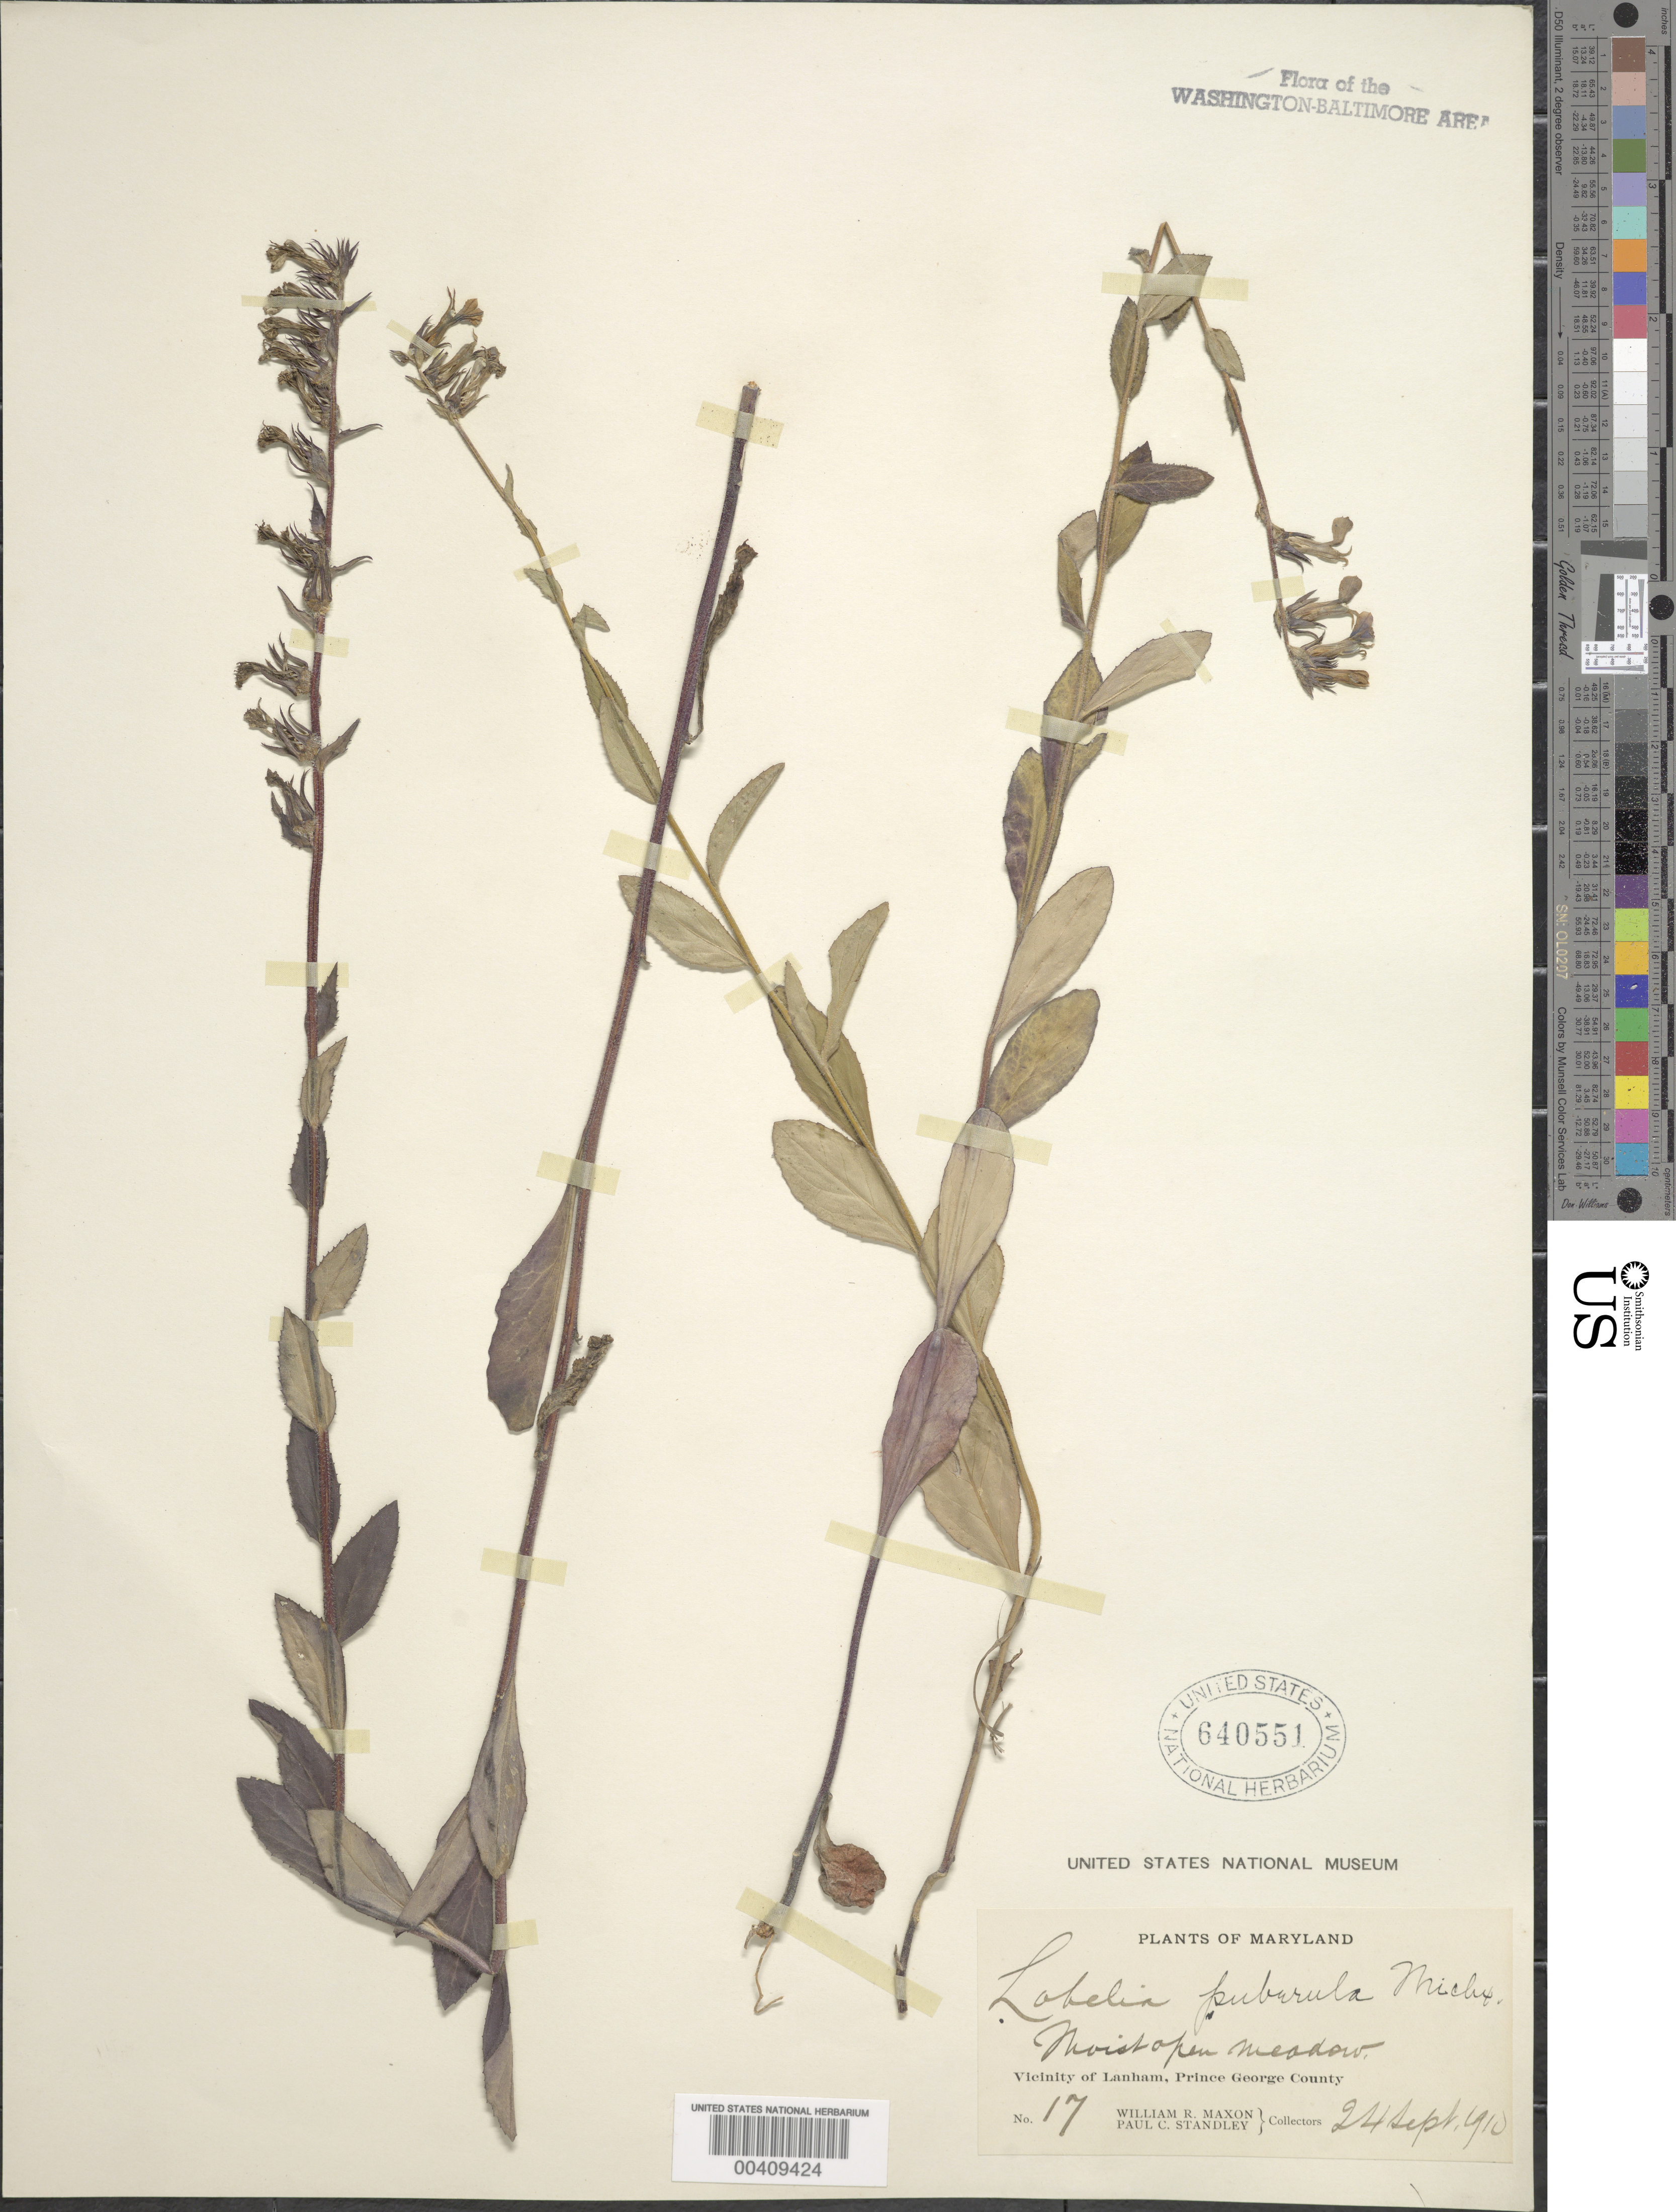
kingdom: Plantae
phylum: Tracheophyta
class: Magnoliopsida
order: Asterales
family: Campanulaceae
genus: Lobelia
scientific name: Lobelia puberula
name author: Michx.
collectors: W. R. Maxon & P. C. Standley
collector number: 17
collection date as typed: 24 Sep 1910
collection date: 1910-09-24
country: United States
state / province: Maryland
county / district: Prince George's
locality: Vicinity of Lanham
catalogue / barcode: US 640551